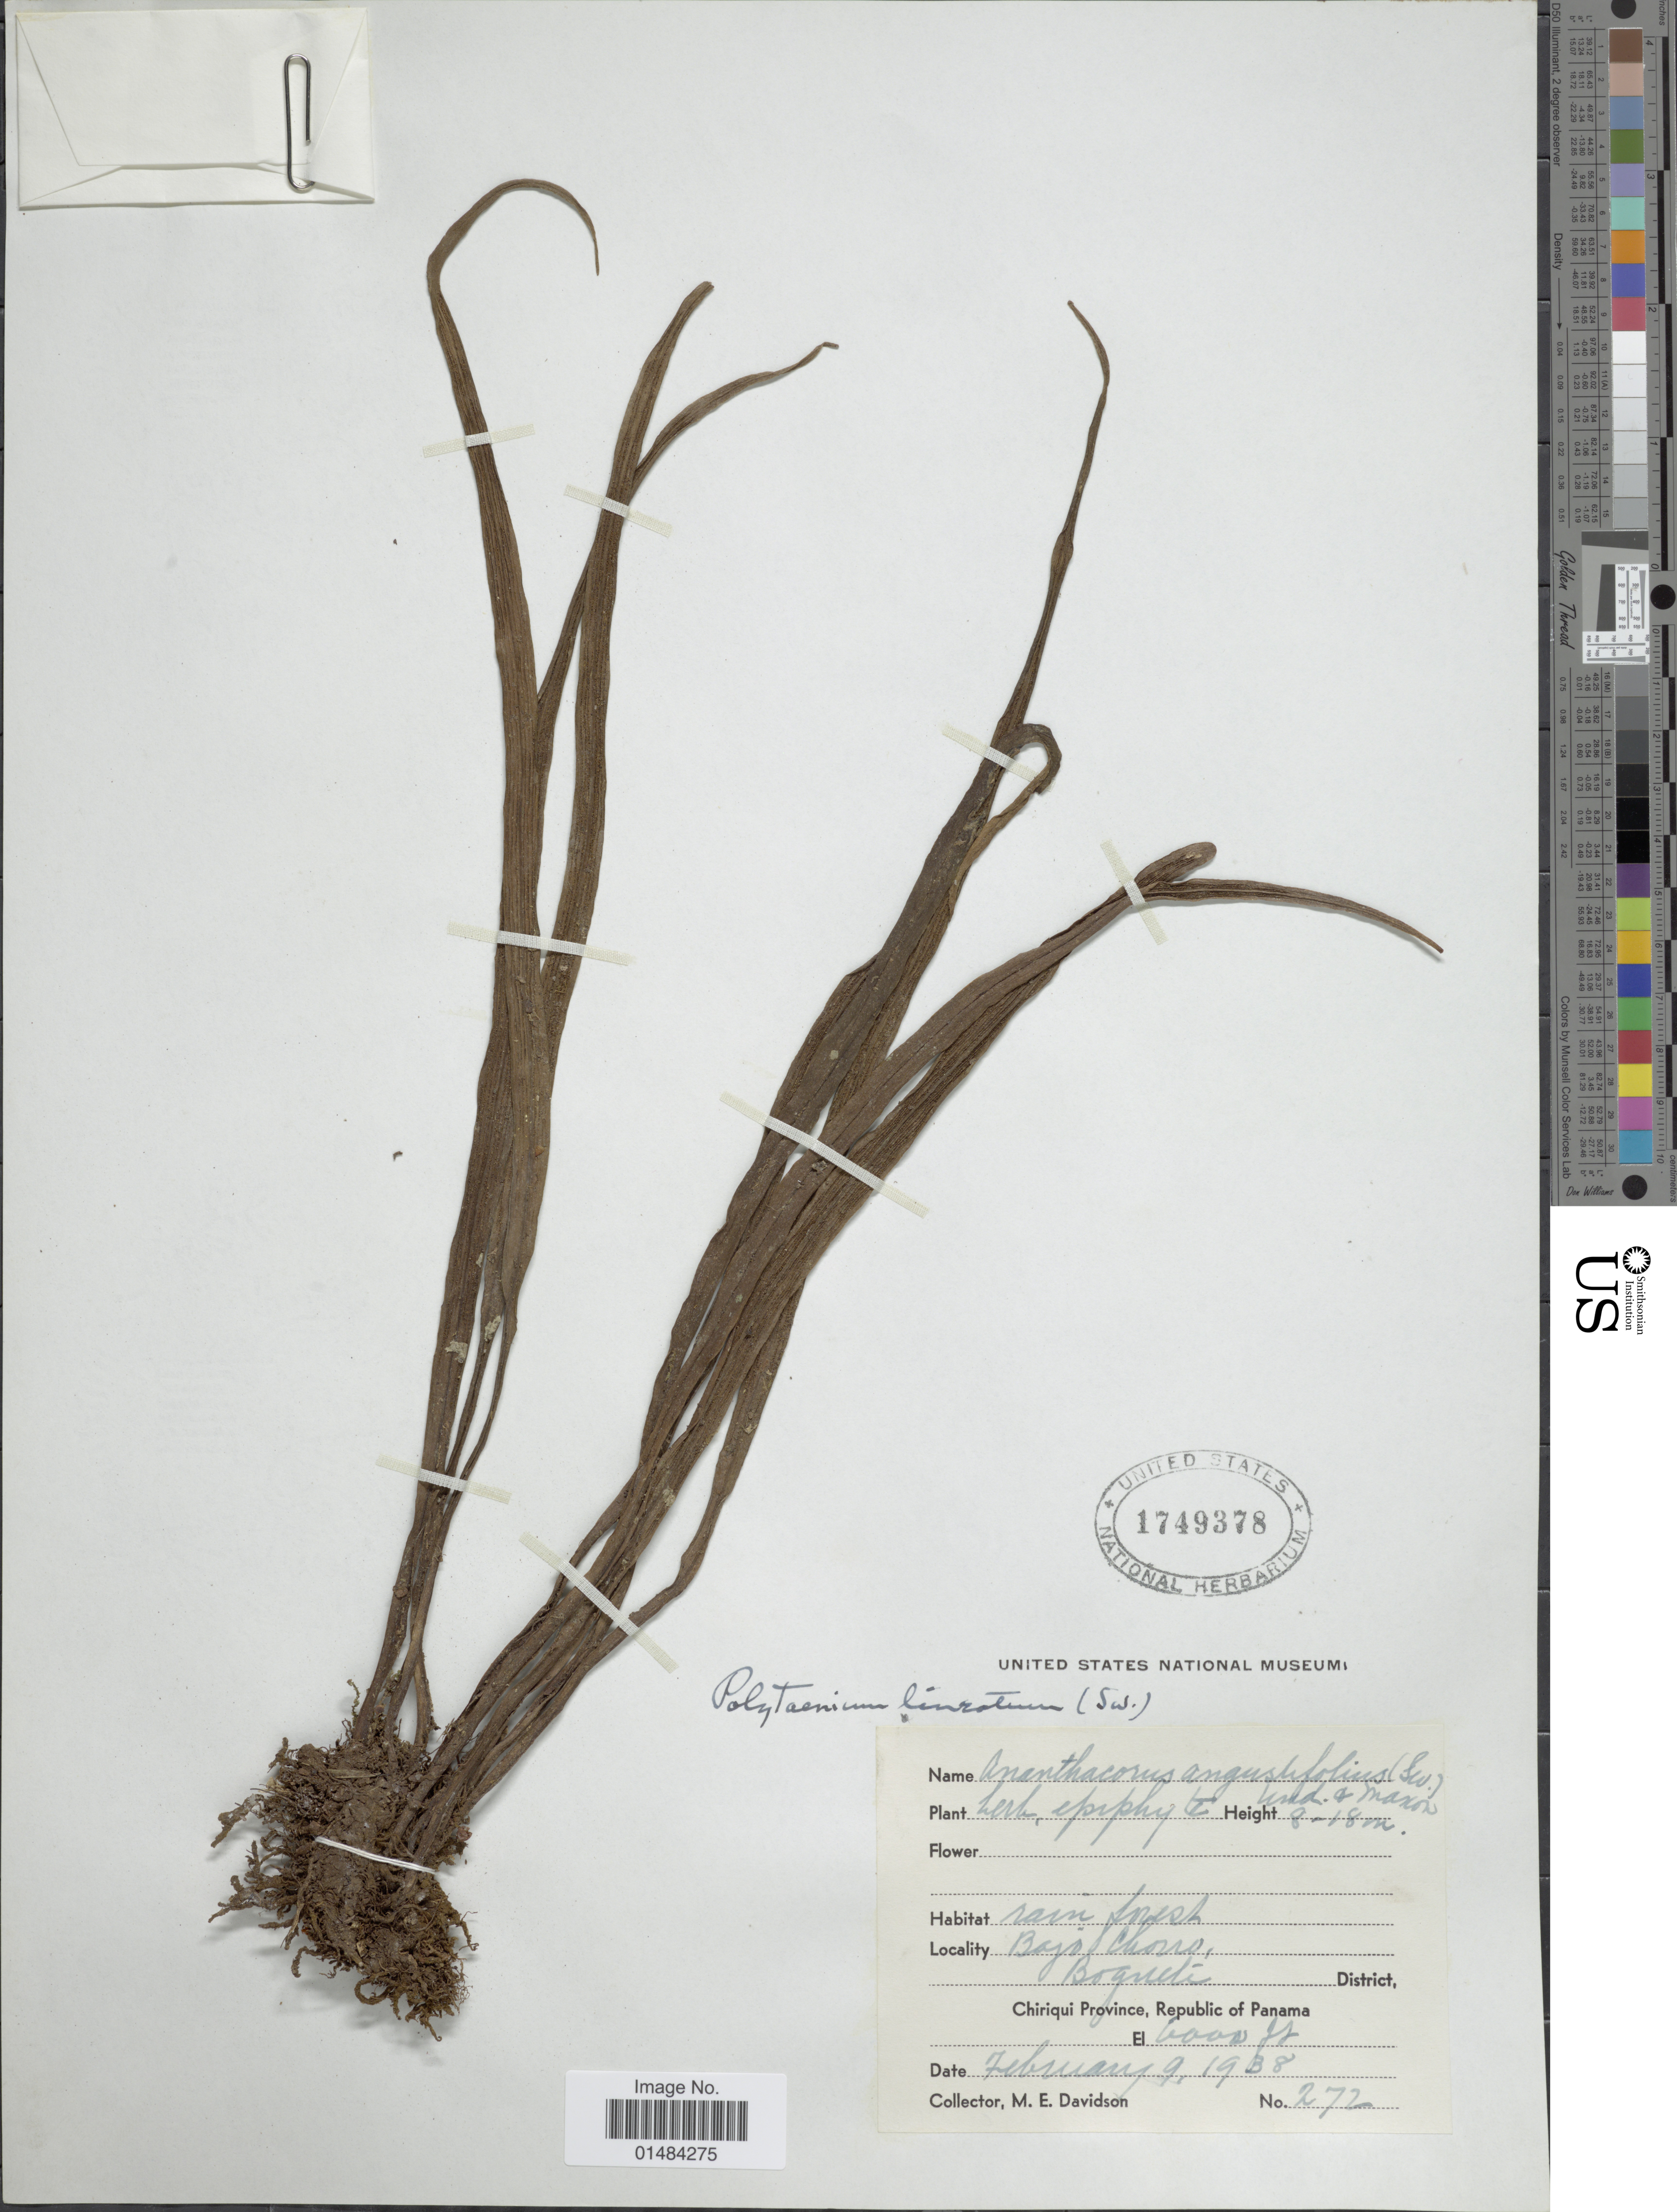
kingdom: Plantae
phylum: Tracheophyta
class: Polypodiopsida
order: Polypodiales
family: Pteridaceae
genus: Polytaenium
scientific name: Polytaenium lineatum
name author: (Sw.) J. Sm.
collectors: M. E. Davidson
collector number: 272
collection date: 1938-02-09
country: Panama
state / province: Chiriqui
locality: Panama, Bajo Chorro, Boquete, Replubic of Panama.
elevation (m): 1829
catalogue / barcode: US 1749378